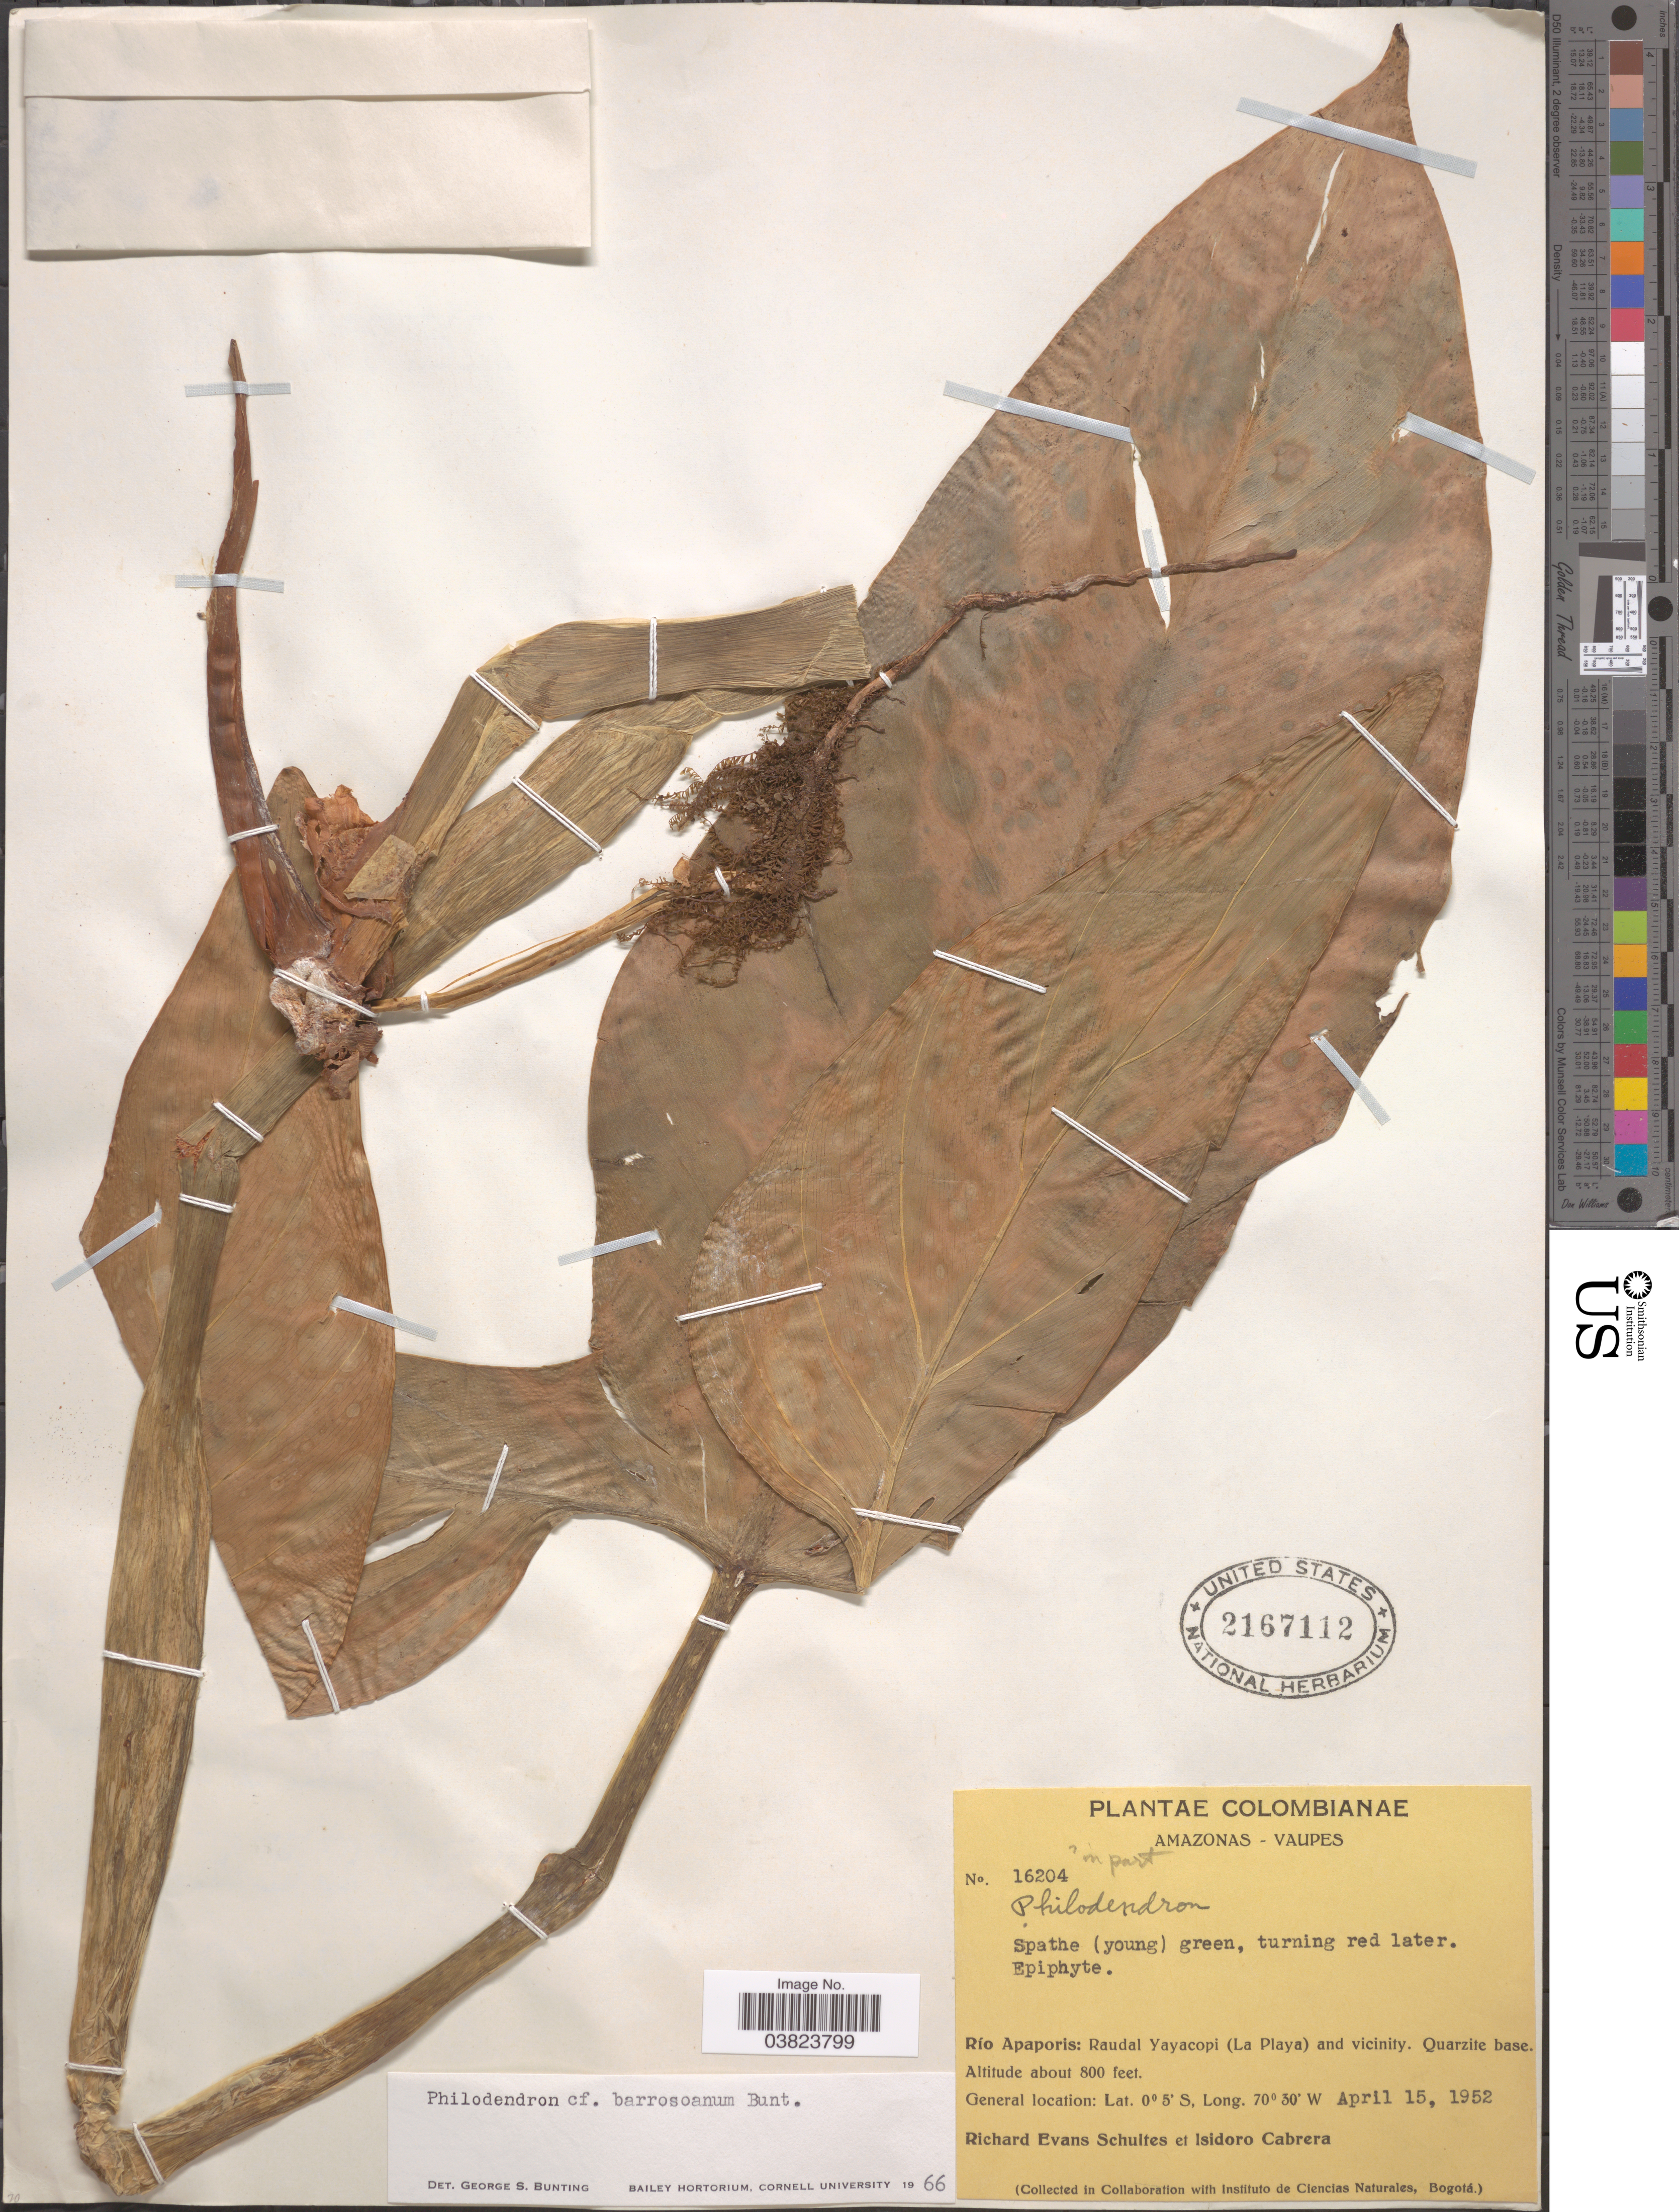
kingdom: Plantae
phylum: Tracheophyta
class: Liliopsida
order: Alismatales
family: Araceae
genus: Philodendron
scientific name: Philodendron barrosoanum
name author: G.S. Bunting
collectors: R. E. Schultes & I. Cabrera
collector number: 16204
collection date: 1952-04-15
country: Colombia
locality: Amazonas-Vaupes. Río Apaporis: Raudal Yayacopi (La Playa) and vicinity. Quarzite base.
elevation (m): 244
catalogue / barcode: US 2167112